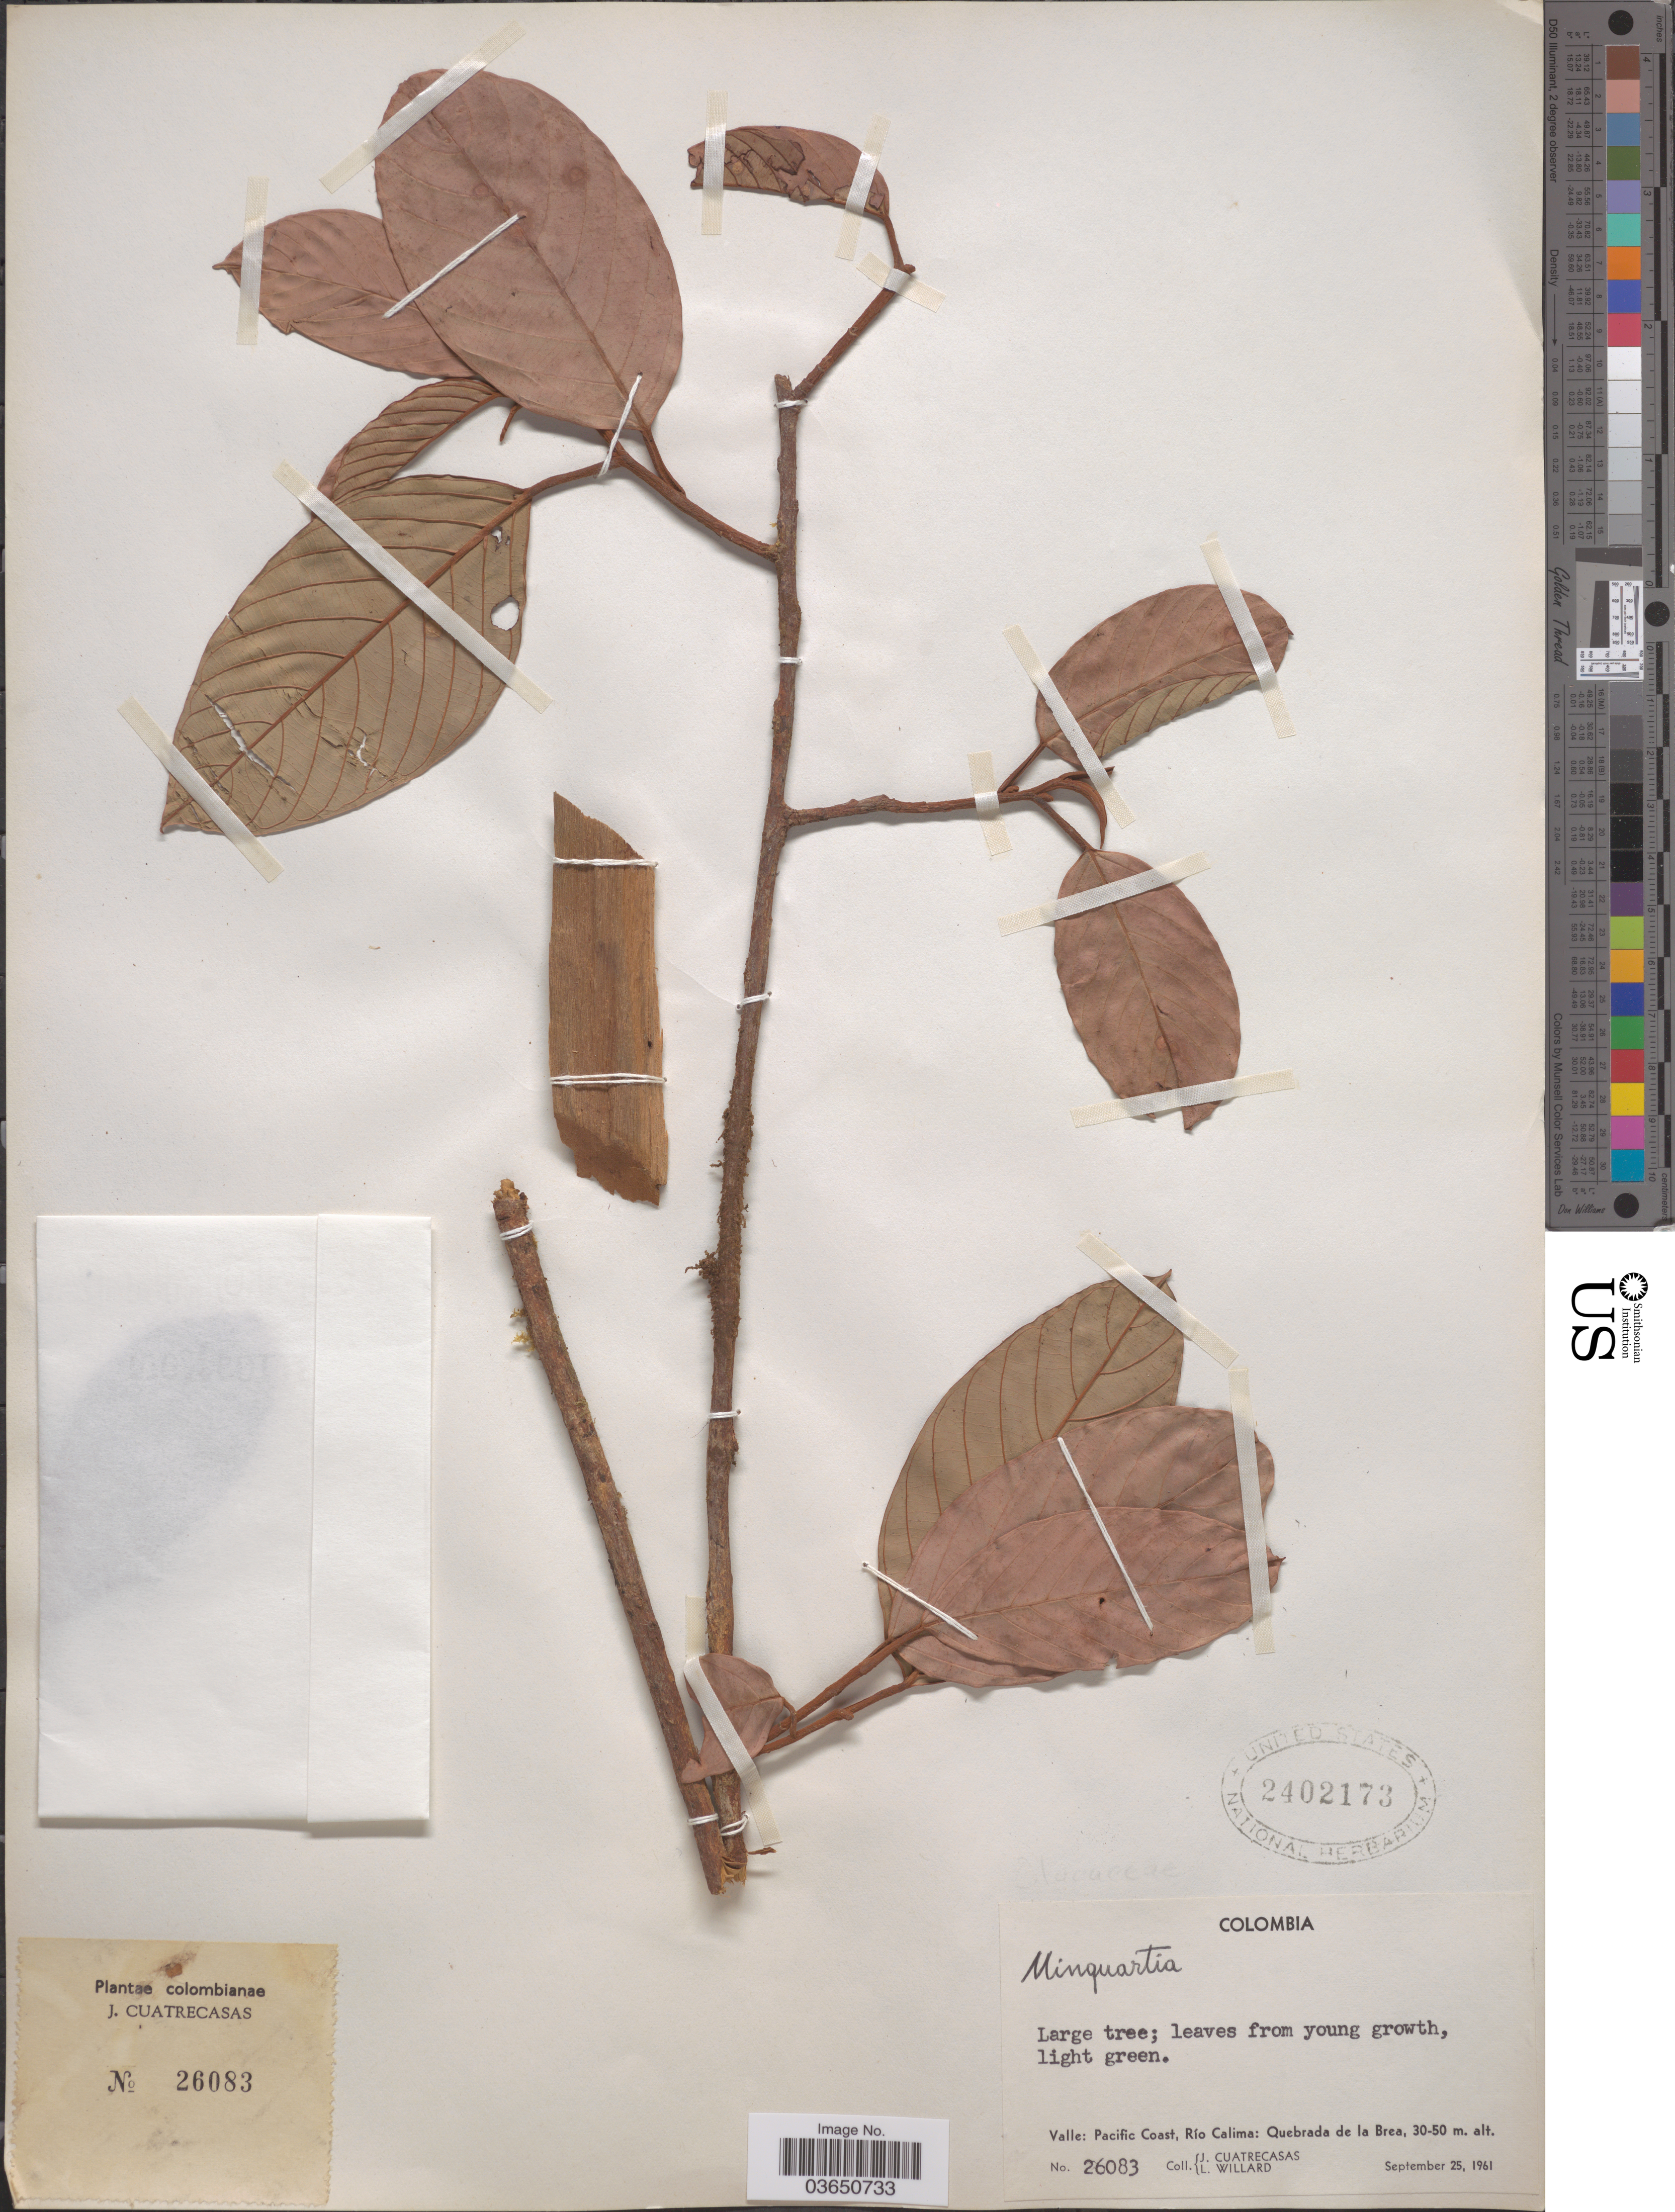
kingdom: Plantae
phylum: Tracheophyta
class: Magnoliopsida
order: Santalales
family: Coulaceae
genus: Minquartia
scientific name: Minquartia guianensis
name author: Aubl.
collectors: J. Cuatrecasas & L. Willard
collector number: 26083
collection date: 1961-09-25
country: Colombia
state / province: Valle del Cauca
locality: Valle: Pacific Coast, Río Calima: Quebrada de la Brea.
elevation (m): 30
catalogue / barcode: US 2402173